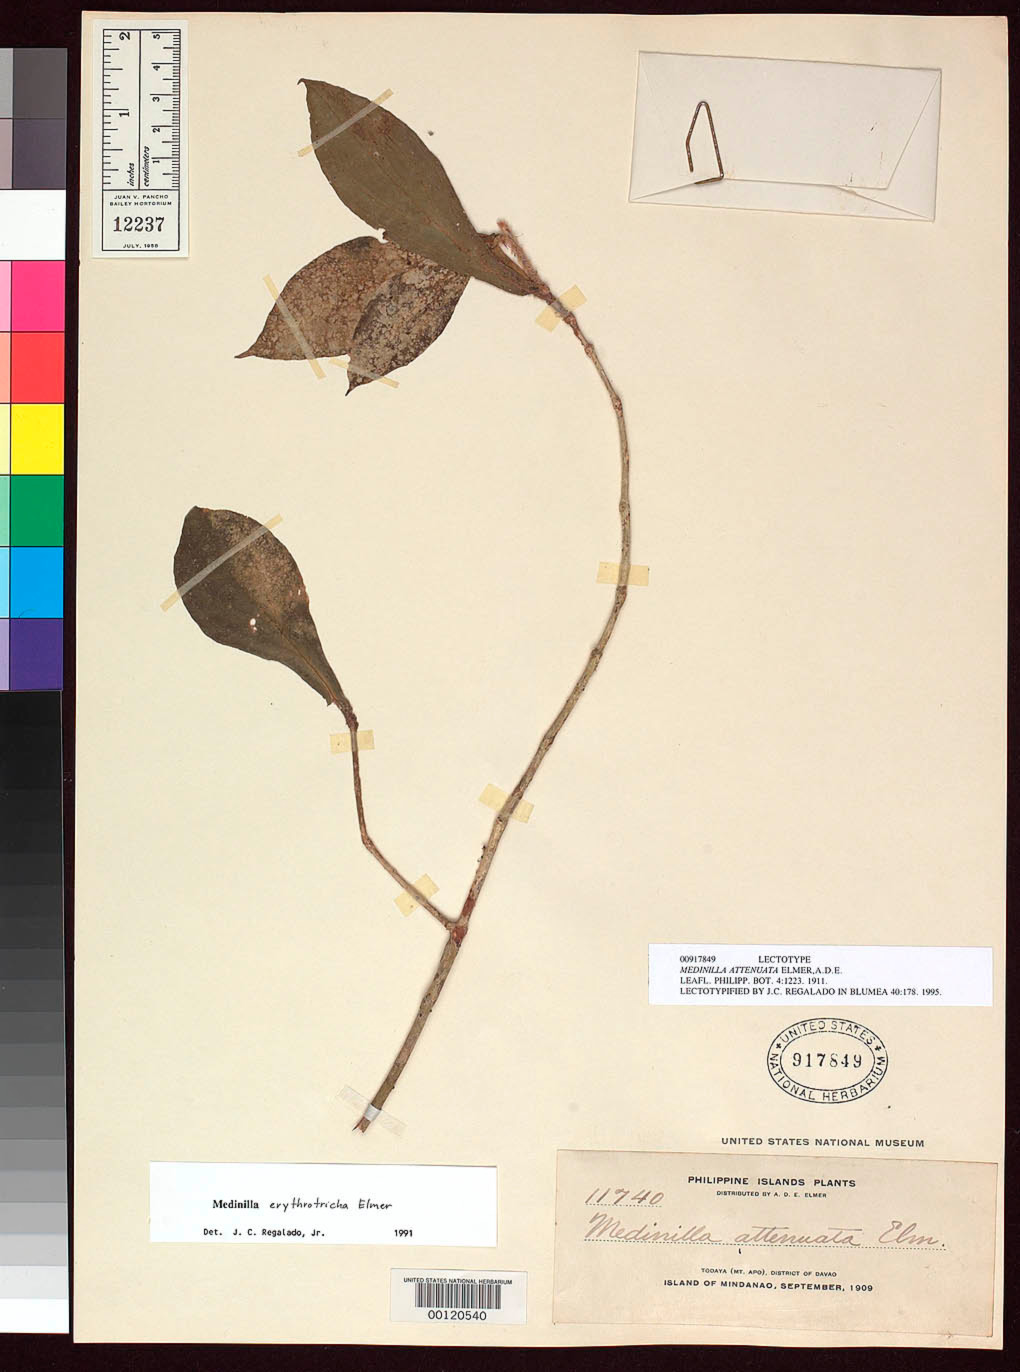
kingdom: Plantae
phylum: Tracheophyta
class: Magnoliopsida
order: Myrtales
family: Melastomataceae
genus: Medinilla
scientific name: Medinilla attenuata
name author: Elmer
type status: Lectotype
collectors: A. D. E. Elmer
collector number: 11740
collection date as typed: Sep 1909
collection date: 1909-09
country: Philippines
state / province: Davao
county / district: Davao del Sur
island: Mindanao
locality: Todaya, Mt. Apo.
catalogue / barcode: US 917849